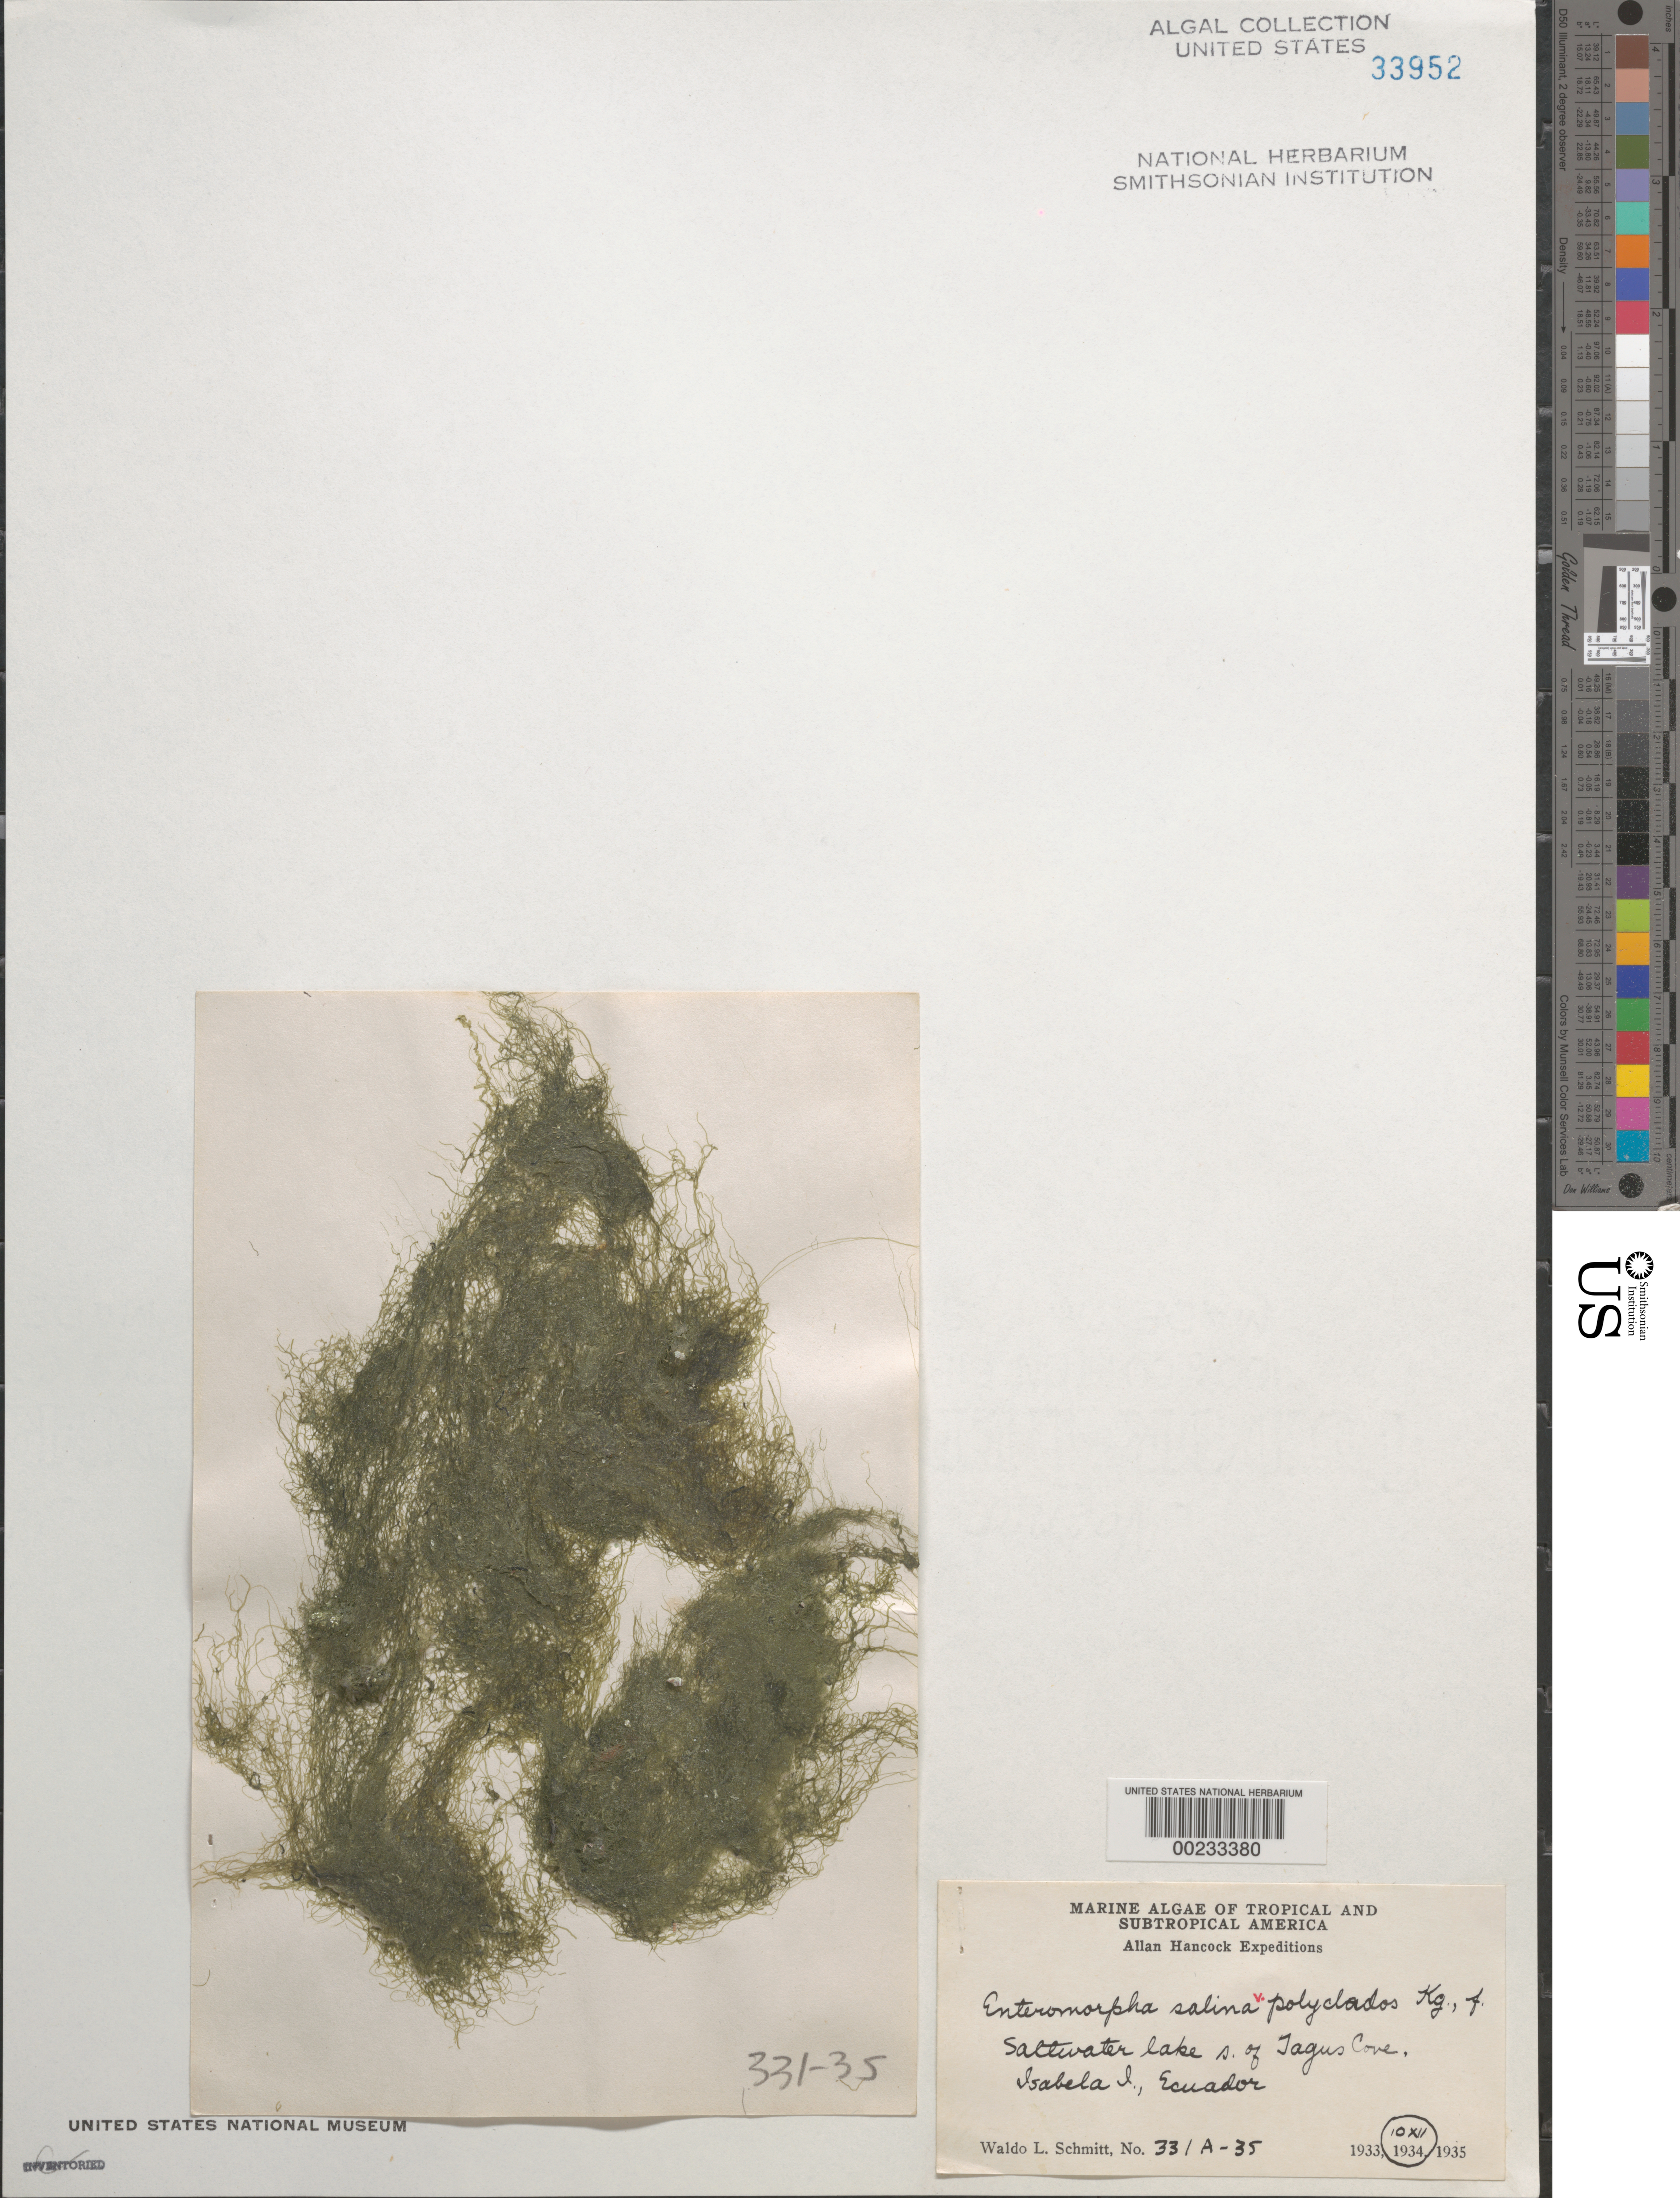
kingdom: Plantae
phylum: Chlorophyta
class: Ulvophyceae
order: Ulvales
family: Ulvaceae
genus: Ulva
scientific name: Ulva prolifera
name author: O.F. Müller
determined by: Algae name updating Project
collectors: W. L. Schmitt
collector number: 331a-35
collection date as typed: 10 Dec 1934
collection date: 1934-12-10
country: Ecuador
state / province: Colón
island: Isabela [Albemarle]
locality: South of Tagus Cove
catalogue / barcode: US 33952